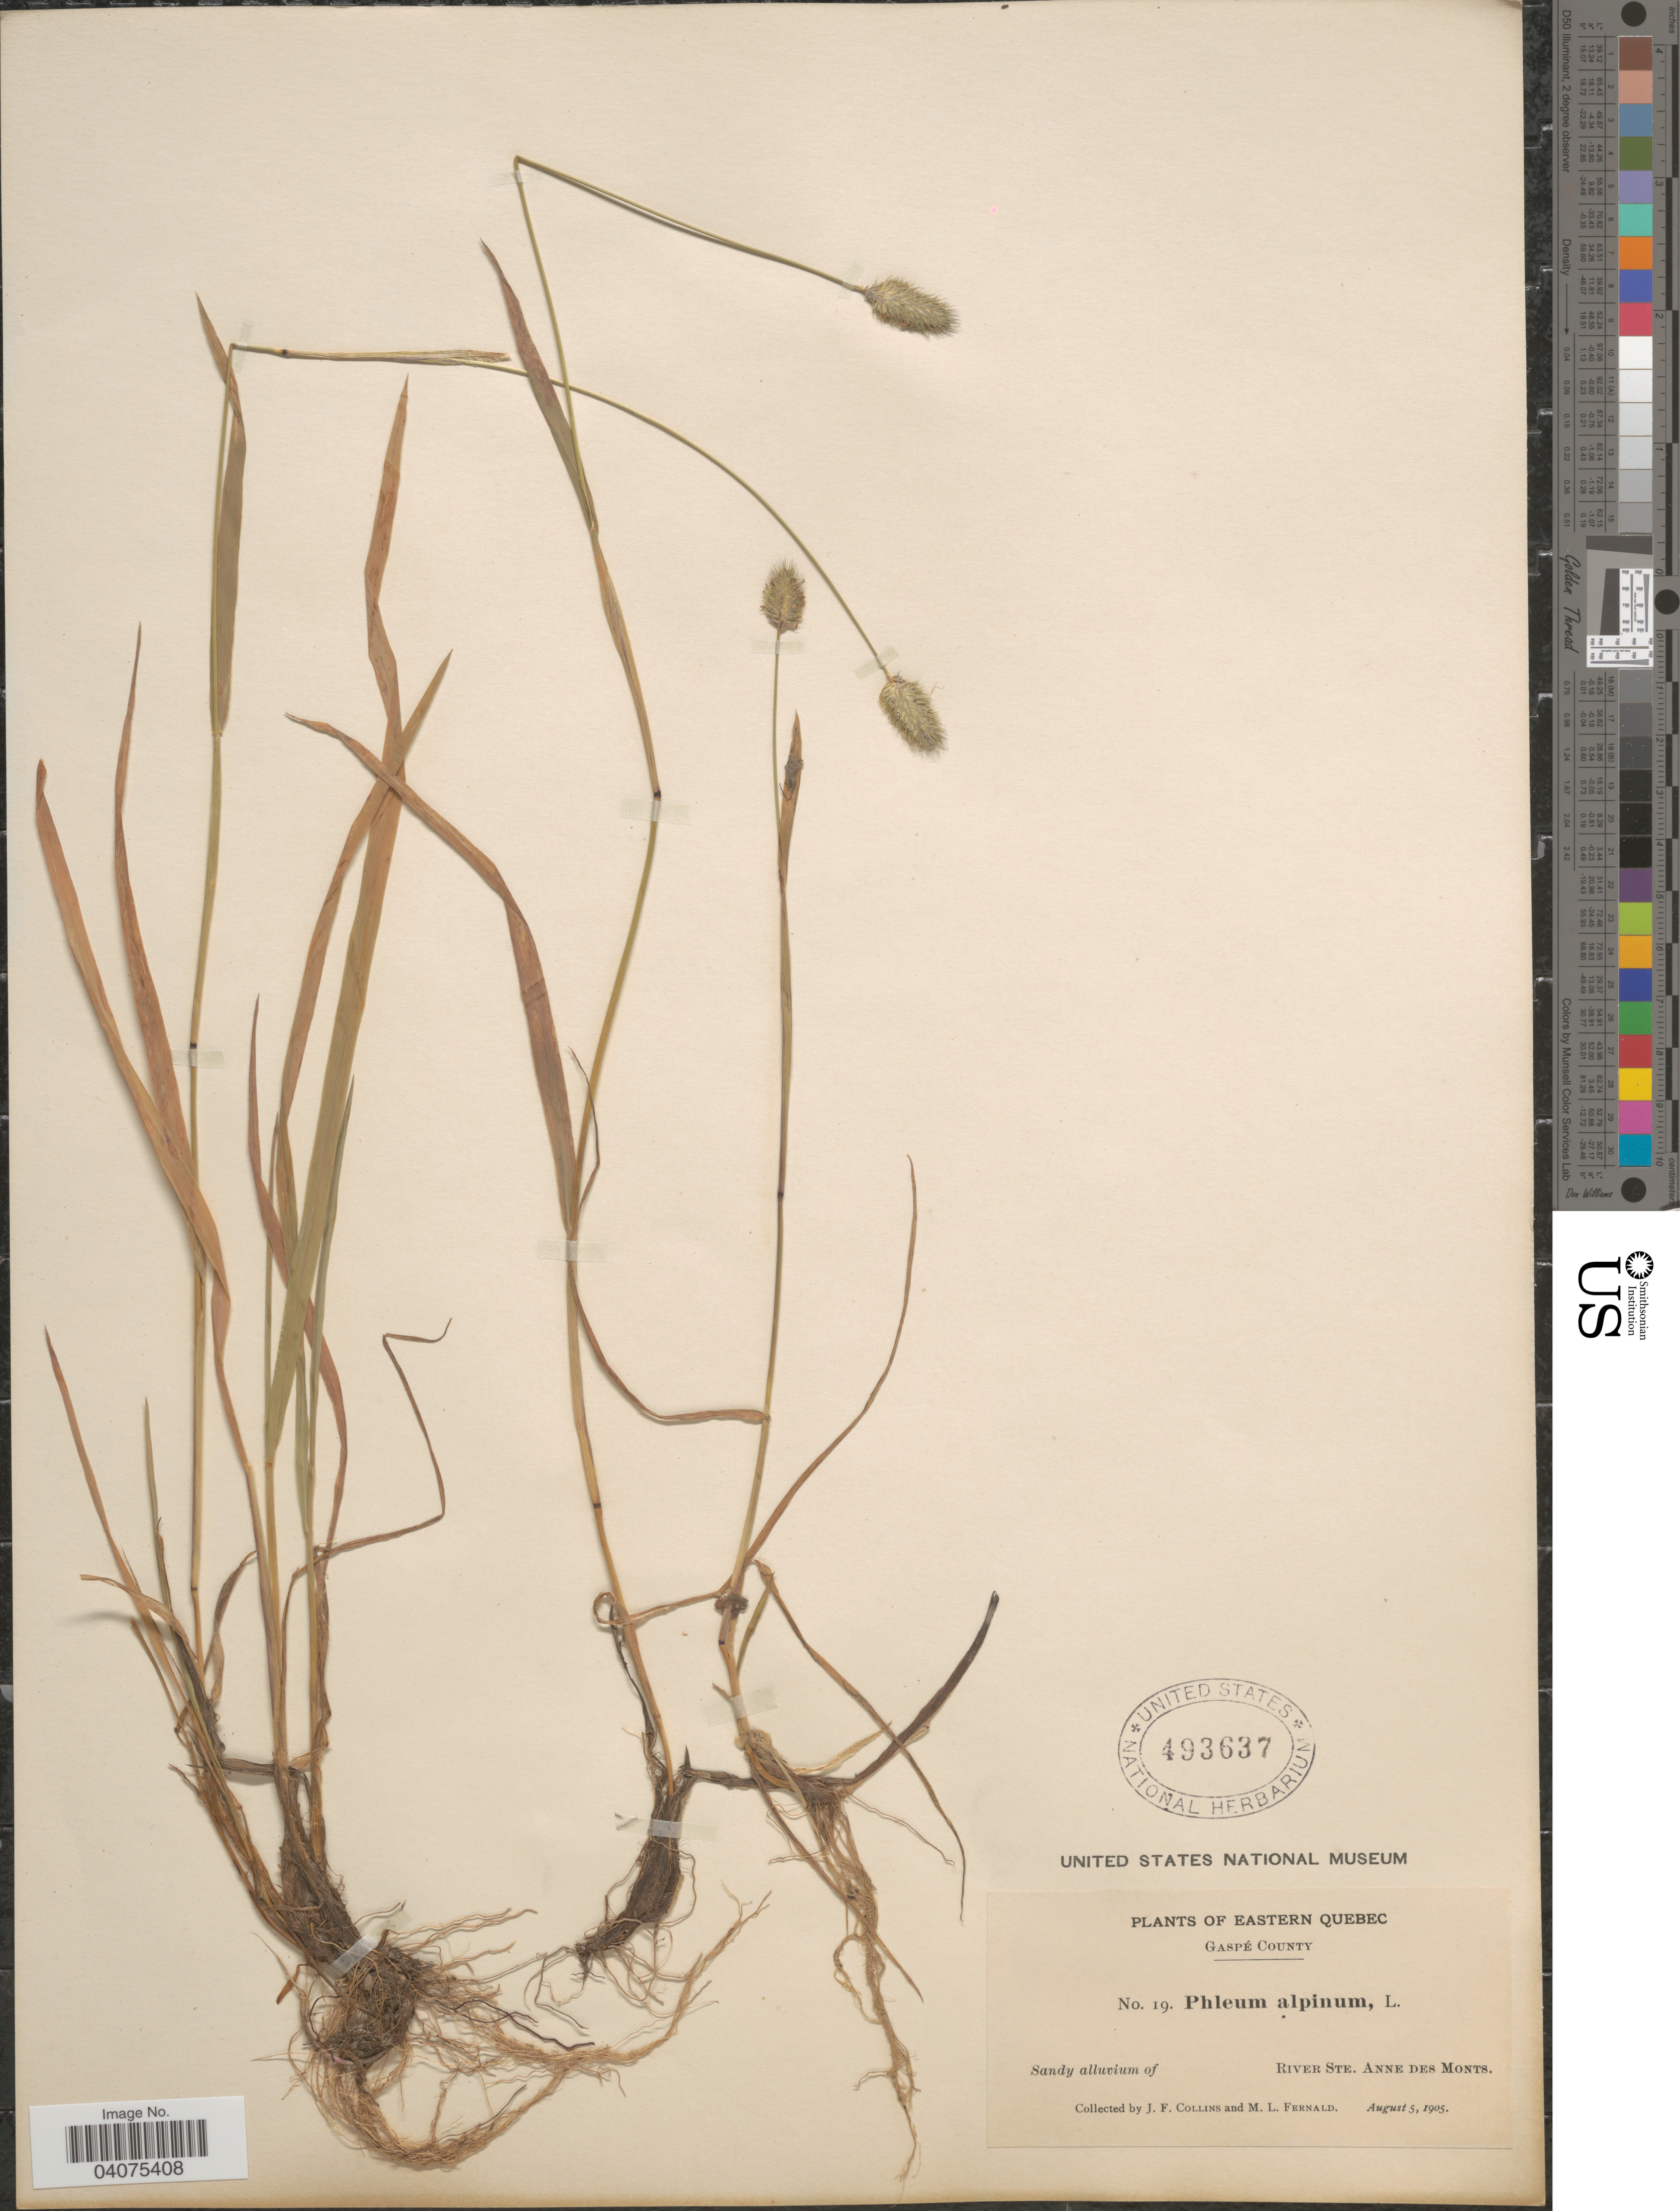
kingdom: Plantae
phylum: Tracheophyta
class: Liliopsida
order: Poales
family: Poaceae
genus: Phleum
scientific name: Phleum alpinum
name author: L.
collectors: J. Collins & M. L. Fernald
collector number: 19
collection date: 1905-08-05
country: Canada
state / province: Quebec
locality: Eastern Quebec. Gaspé County. Sandy alluvium of River Ste. Anne des Monts.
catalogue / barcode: US 493637